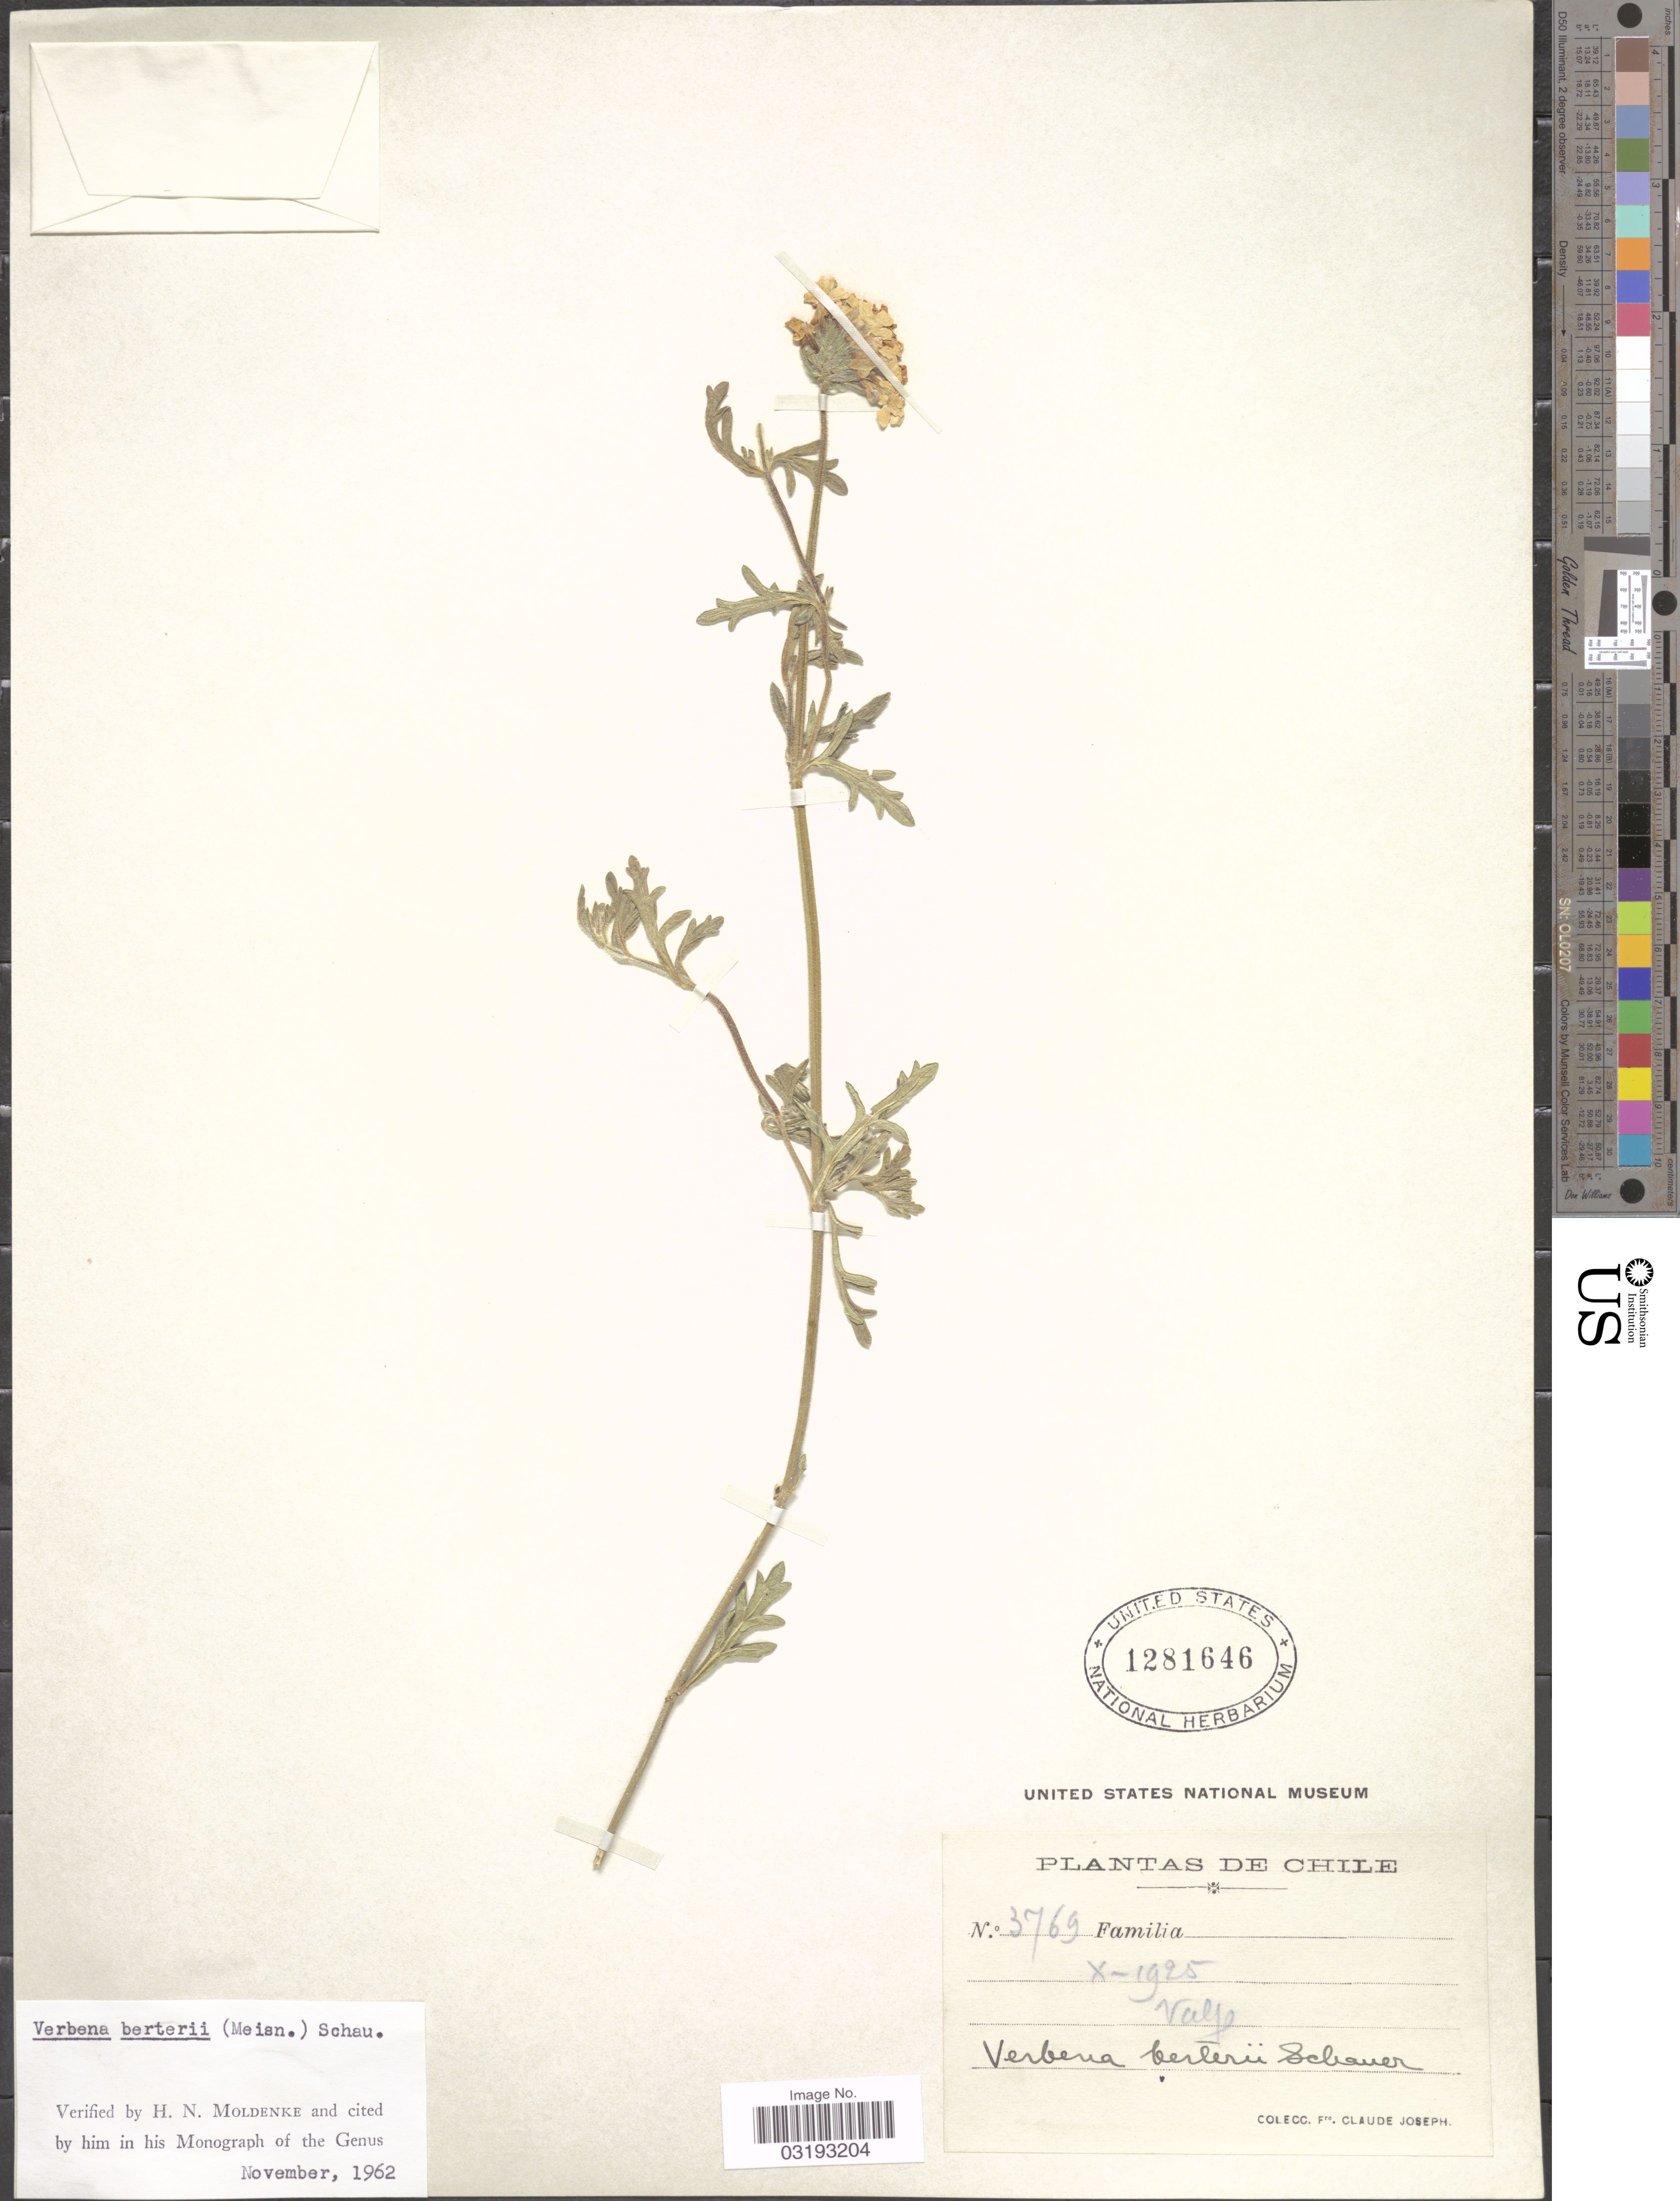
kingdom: Plantae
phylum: Tracheophyta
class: Magnoliopsida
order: Lamiales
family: Verbenaceae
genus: Verbena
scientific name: Verbena berteroi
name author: (Meisn.) Schauer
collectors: Bro. Claude-Joseph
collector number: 3769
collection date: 1925-10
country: Chile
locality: Valpa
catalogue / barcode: US 1281646